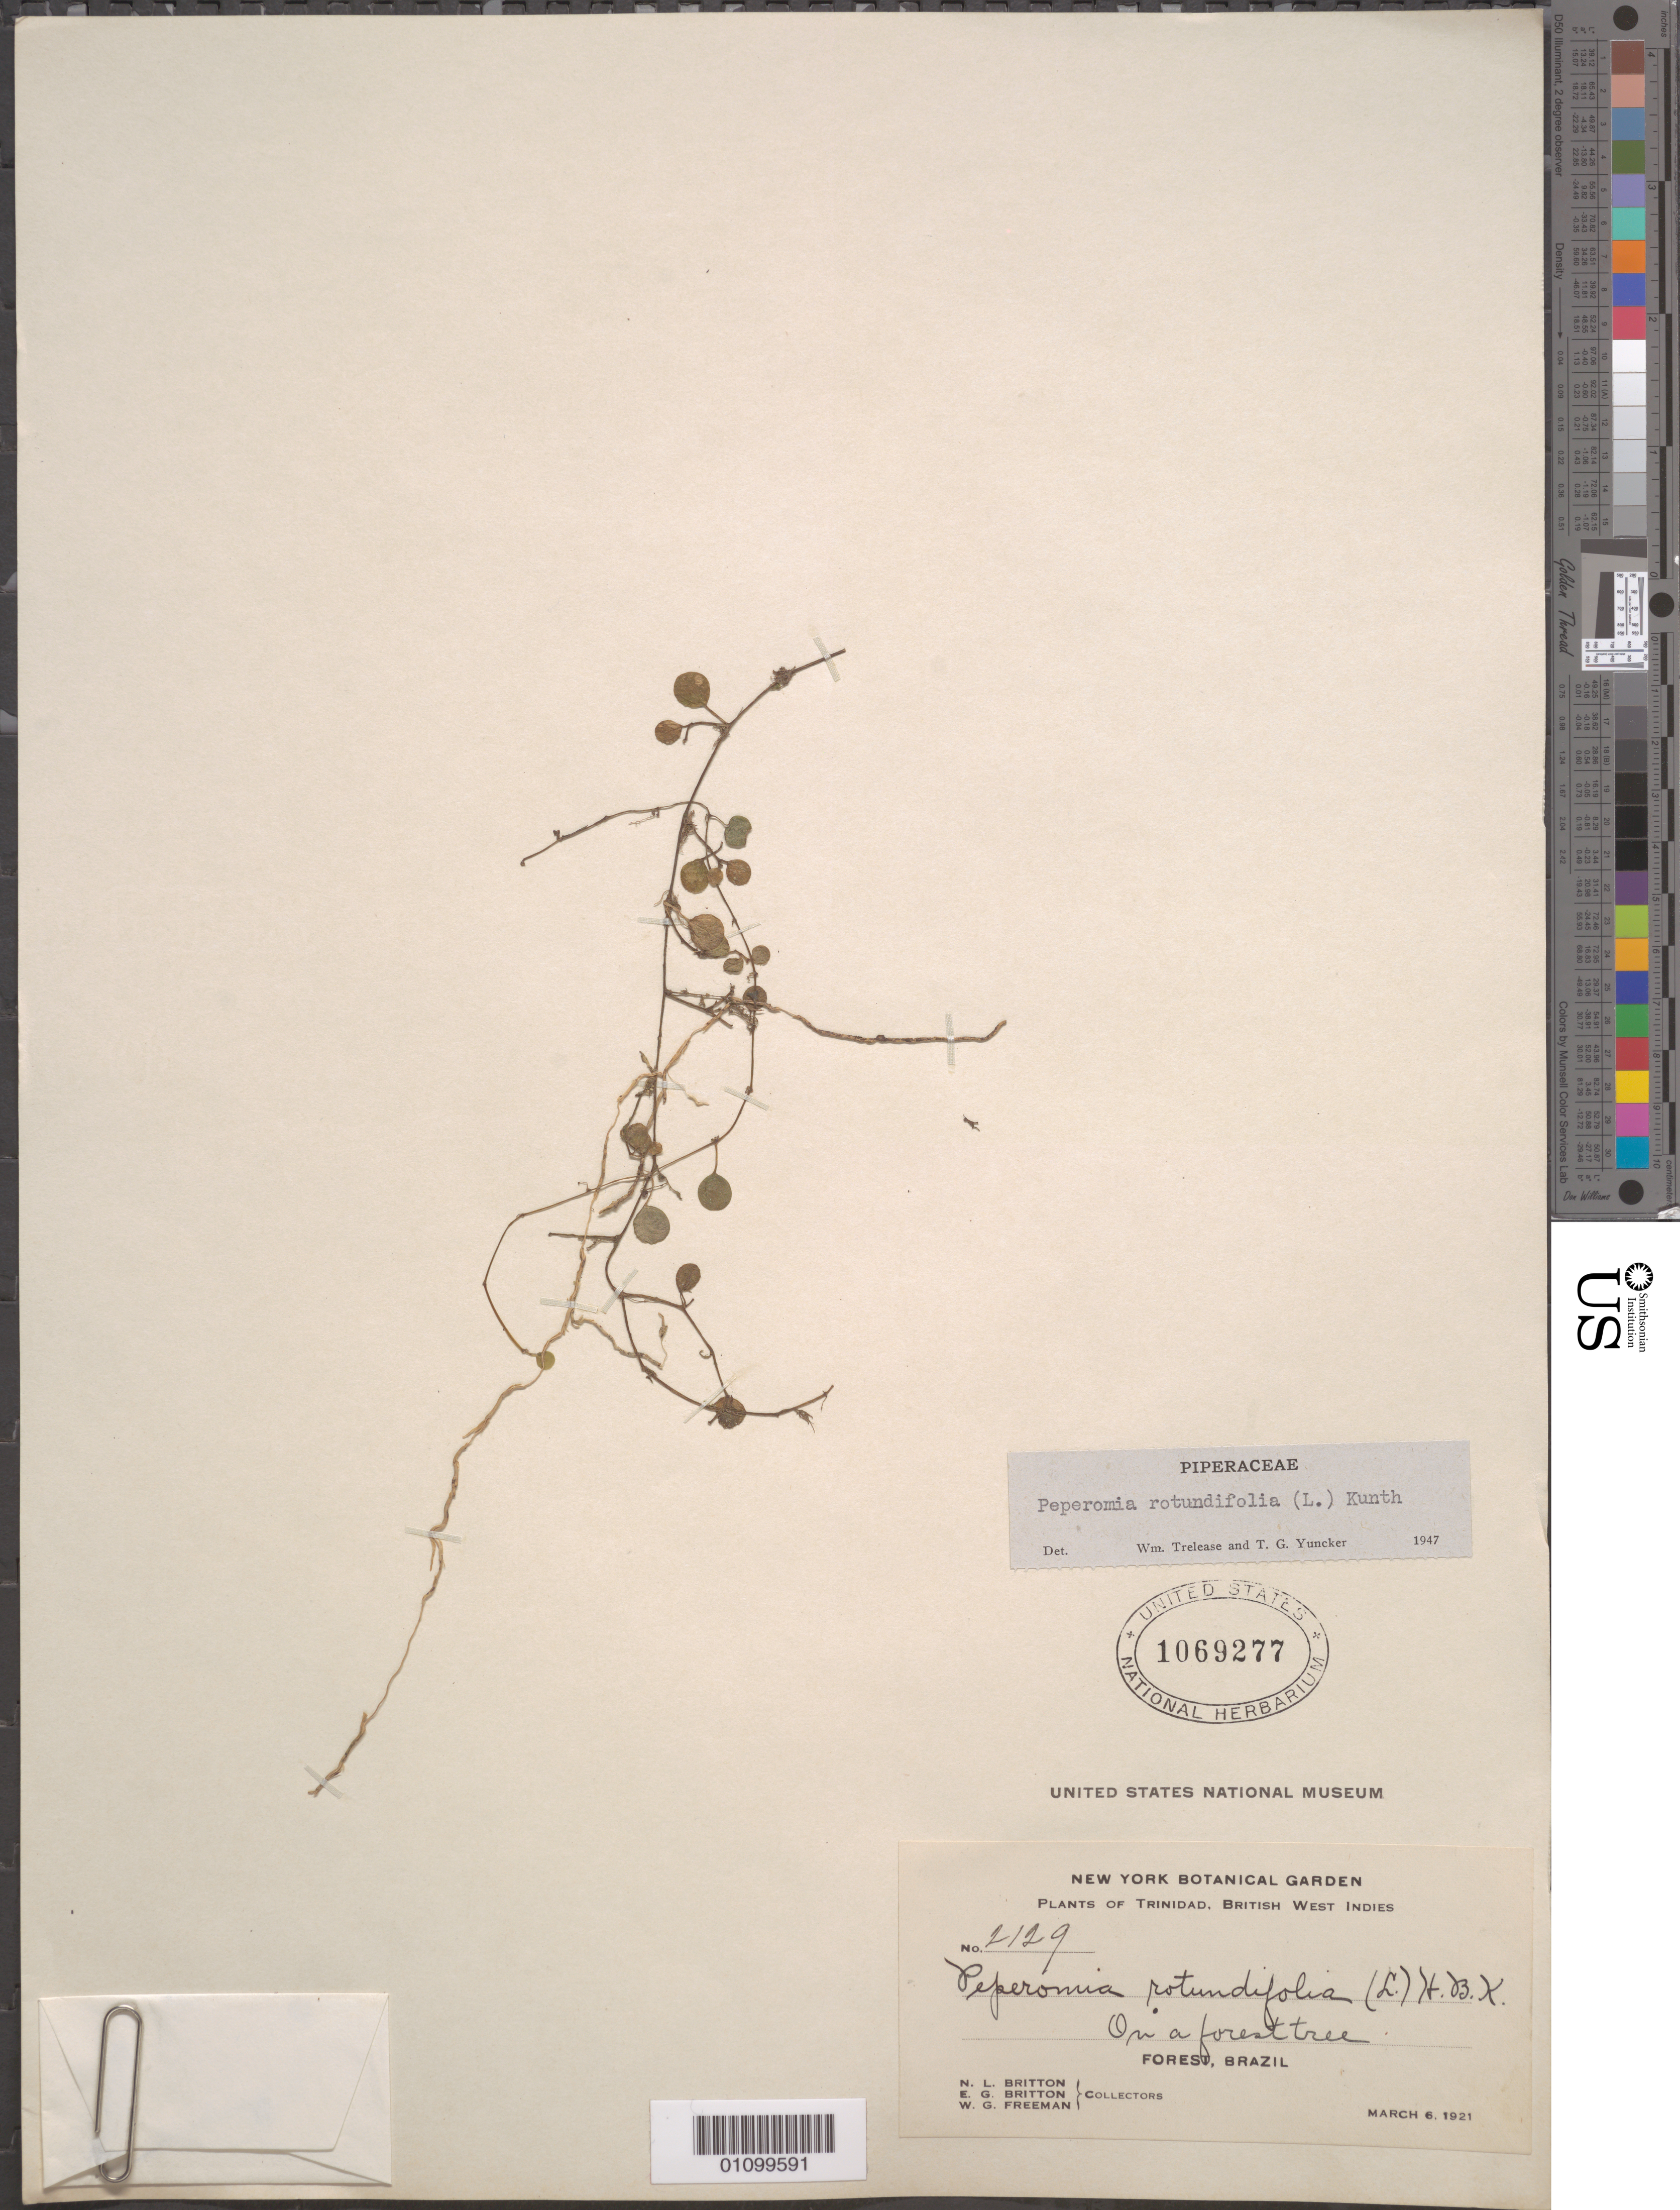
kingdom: Plantae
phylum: Tracheophyta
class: Magnoliopsida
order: Piperales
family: Piperaceae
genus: Peperomia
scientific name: Peperomia rotundifolia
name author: (L.) Kunth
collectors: N. Britton, E. G. Britton & W. Freeman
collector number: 2129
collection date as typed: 06 Mar 1921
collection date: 1921-03-06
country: Trinidad and Tobago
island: Trinidad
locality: Forest, Brazil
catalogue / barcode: US 1069277